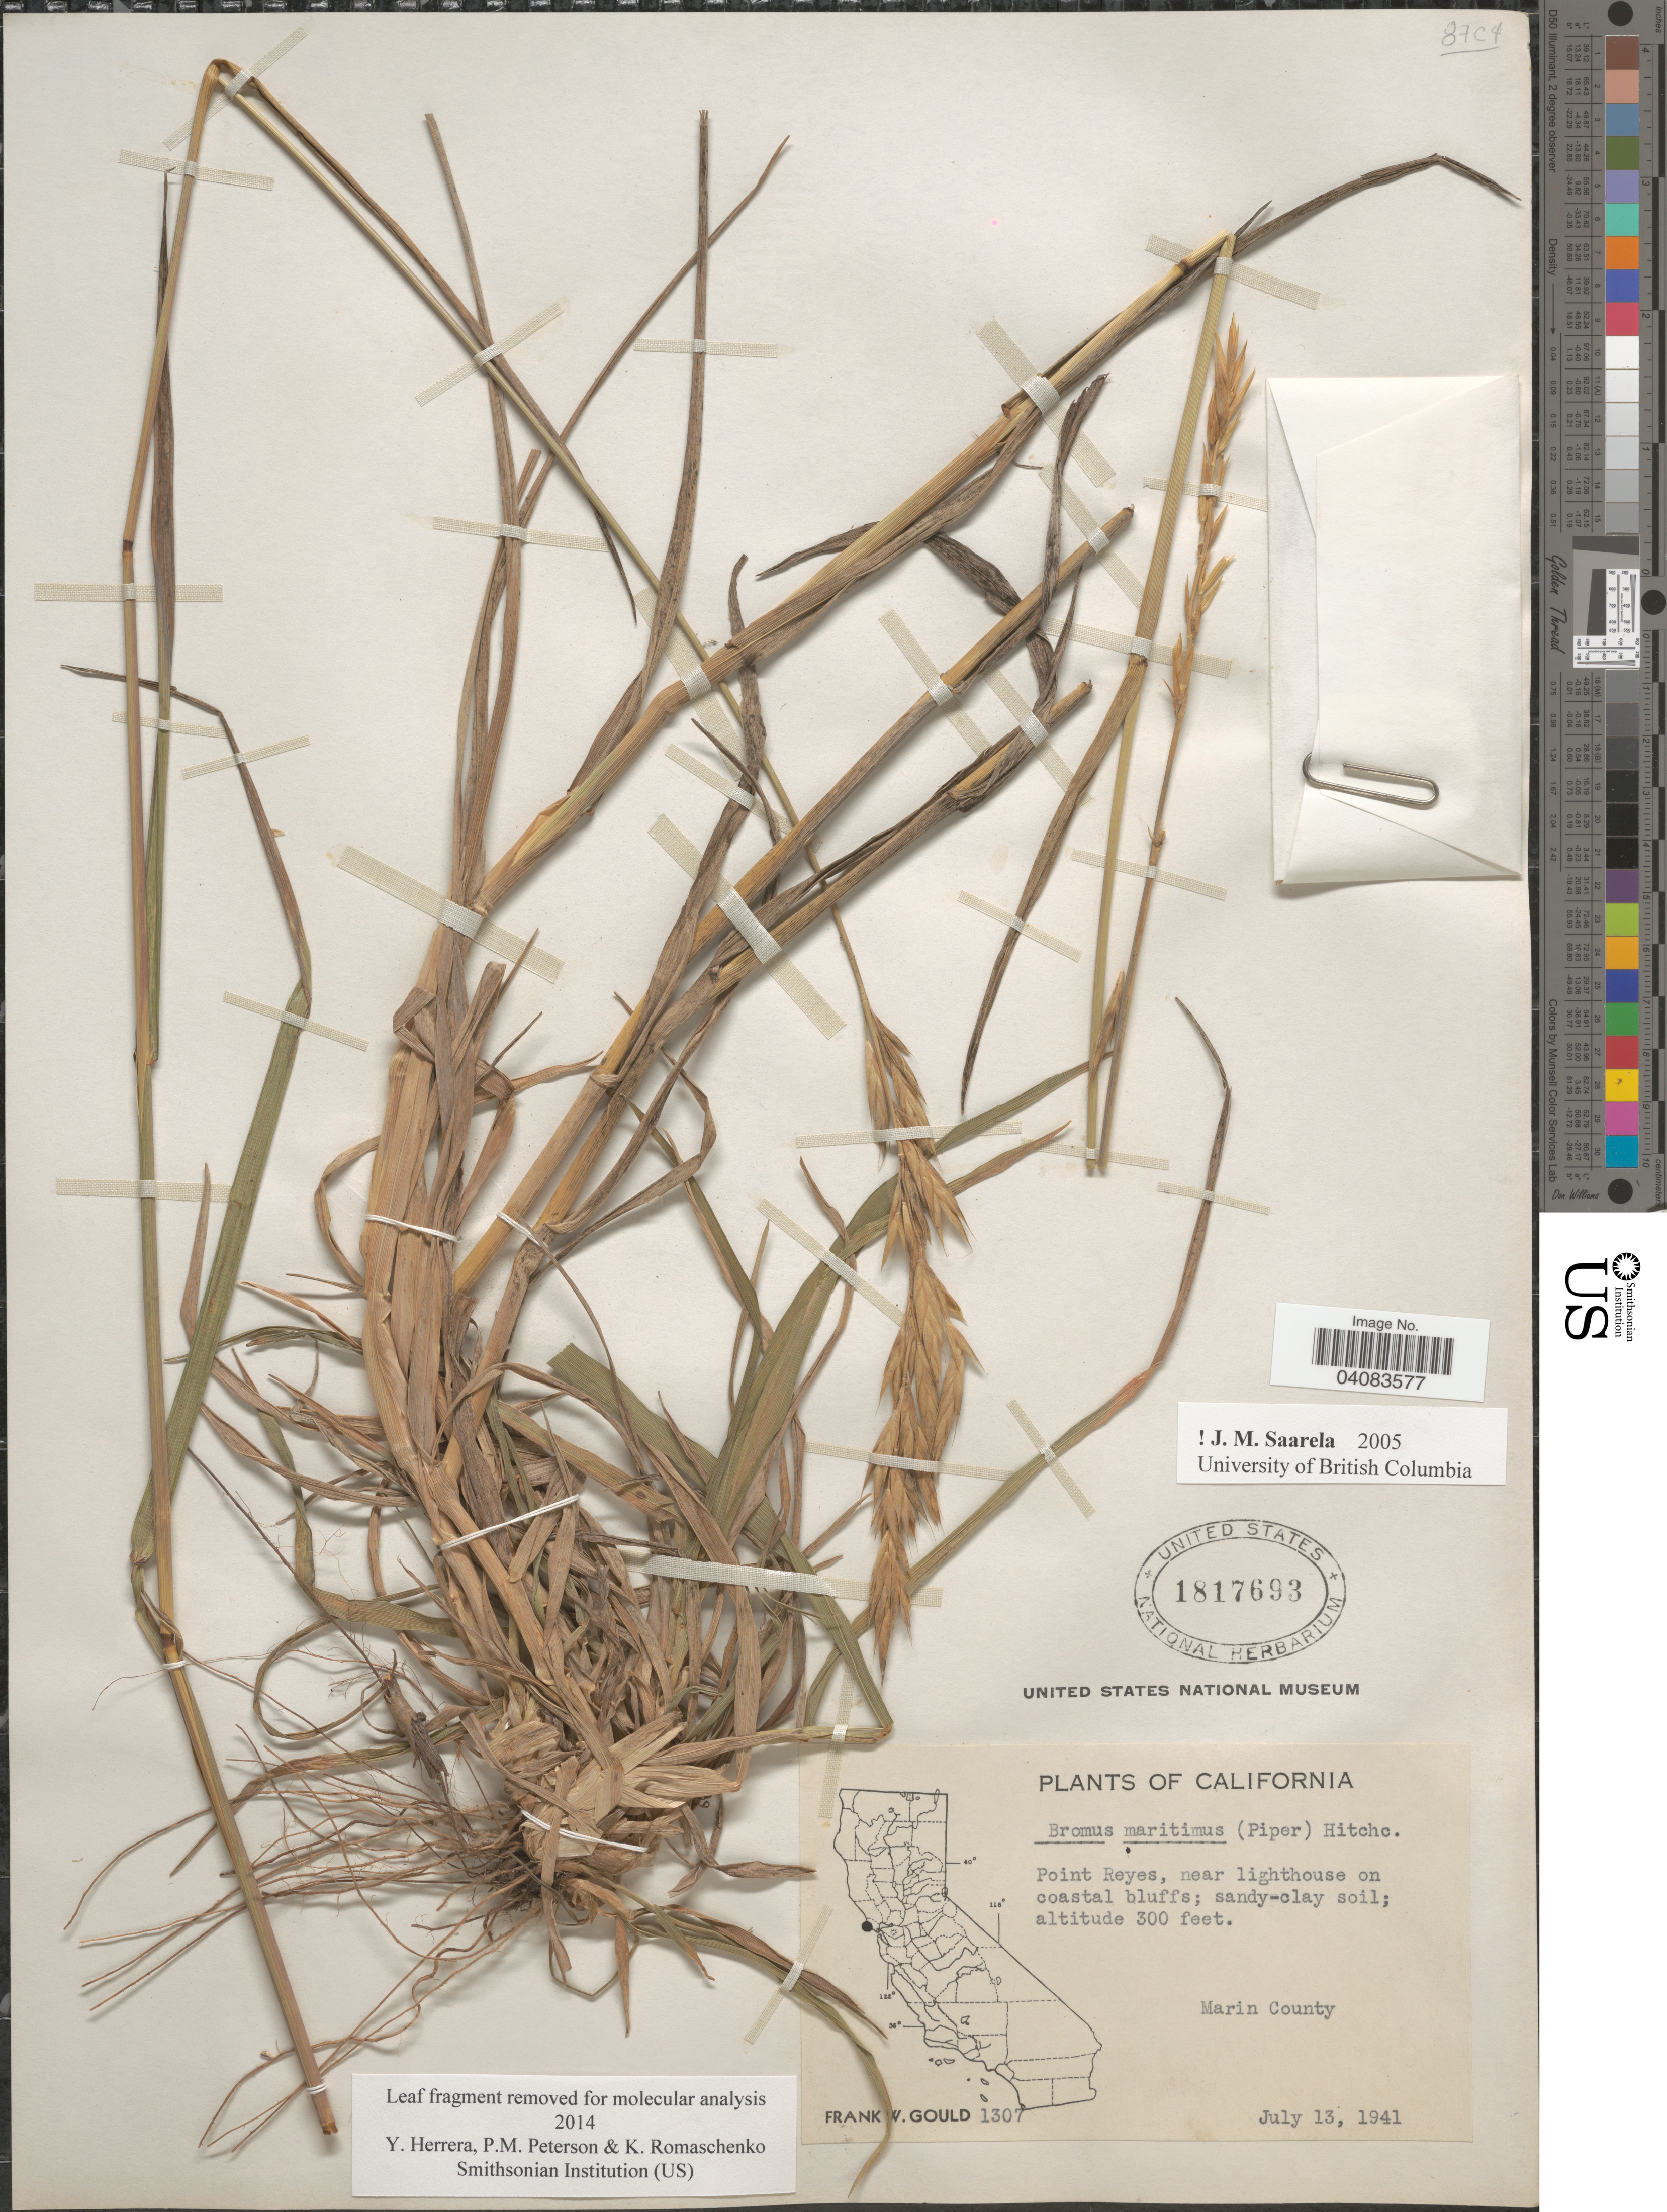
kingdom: Plantae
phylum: Tracheophyta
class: Liliopsida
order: Poales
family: Poaceae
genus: Bromus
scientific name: Bromus marginatus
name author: Nees ex Steud.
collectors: F. W. Gould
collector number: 1307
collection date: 1941-07-13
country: United States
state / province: California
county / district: Marin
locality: Point Reyes, near lighthouse on coastal bluffs. Marin County.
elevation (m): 91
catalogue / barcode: US 1817693